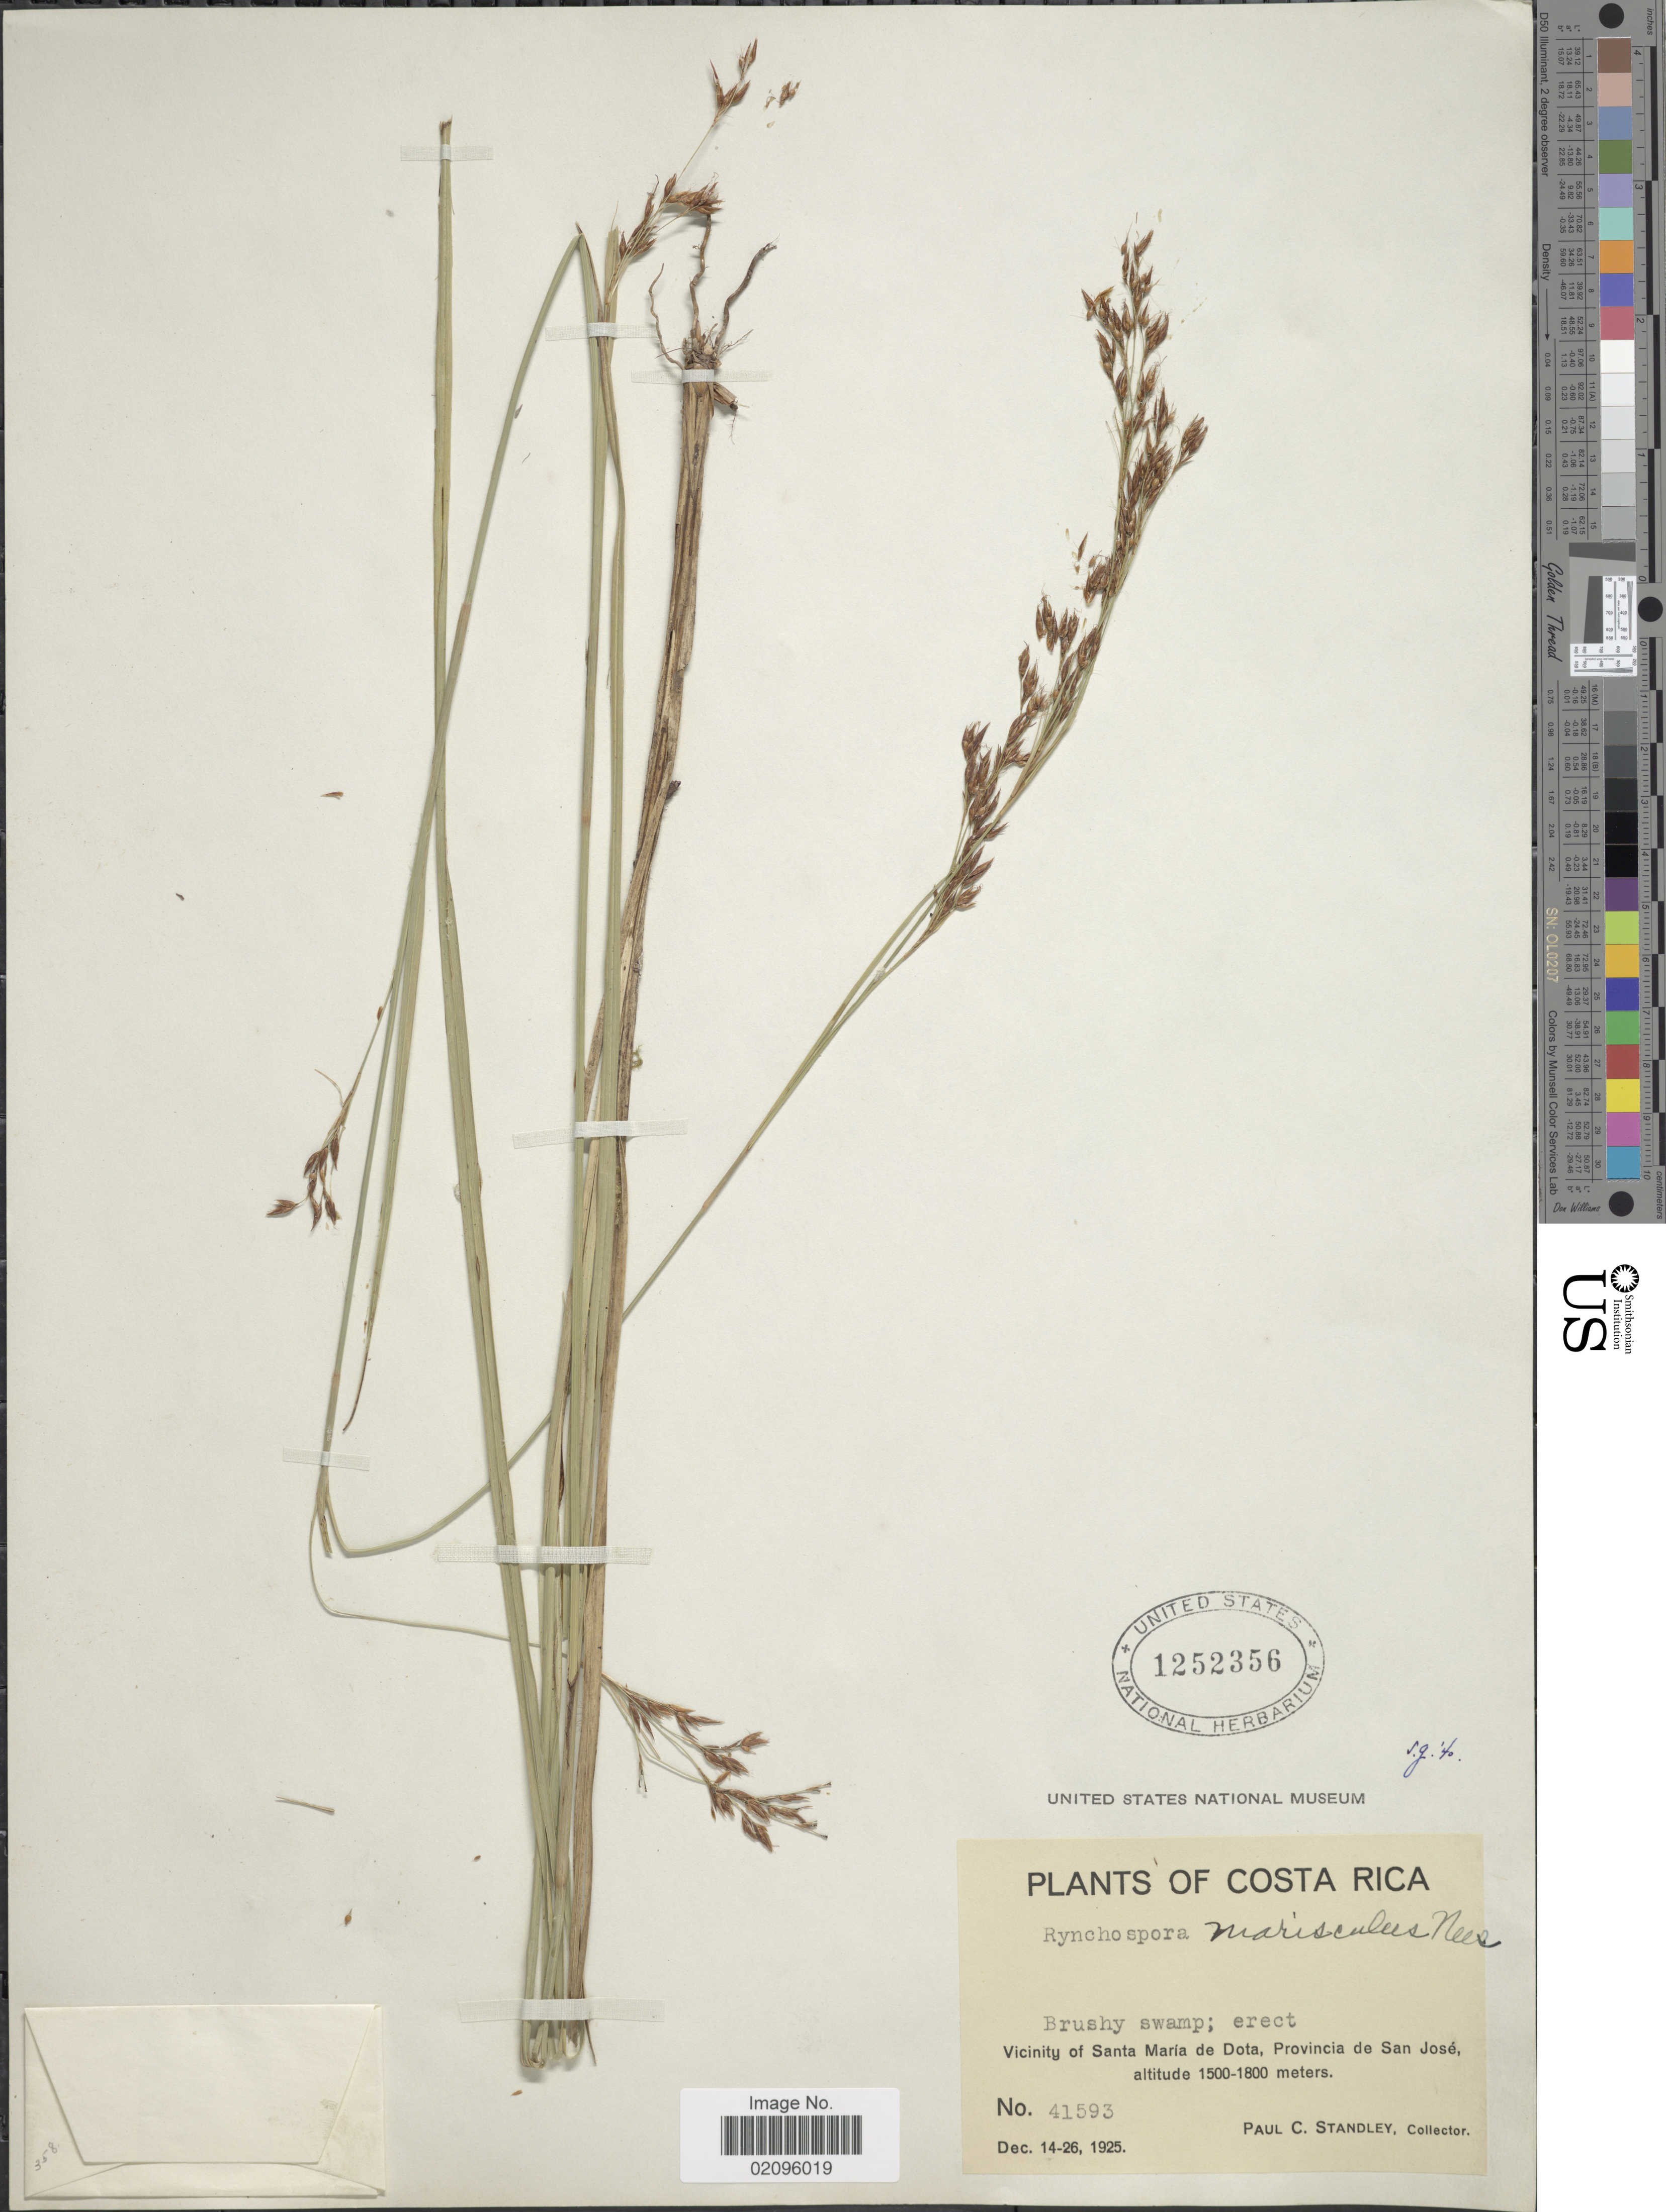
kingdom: Plantae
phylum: Tracheophyta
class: Liliopsida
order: Poales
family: Cyperaceae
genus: Rhynchospora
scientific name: Rhynchospora marisculus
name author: Lindl. & Nees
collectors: P. C. Standley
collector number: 41593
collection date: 1925-12-14/1925-12-26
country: Costa Rica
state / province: San José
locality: Brushy swamp, Vicinity of Santa Maria de Dota.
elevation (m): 1500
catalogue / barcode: US 1252356